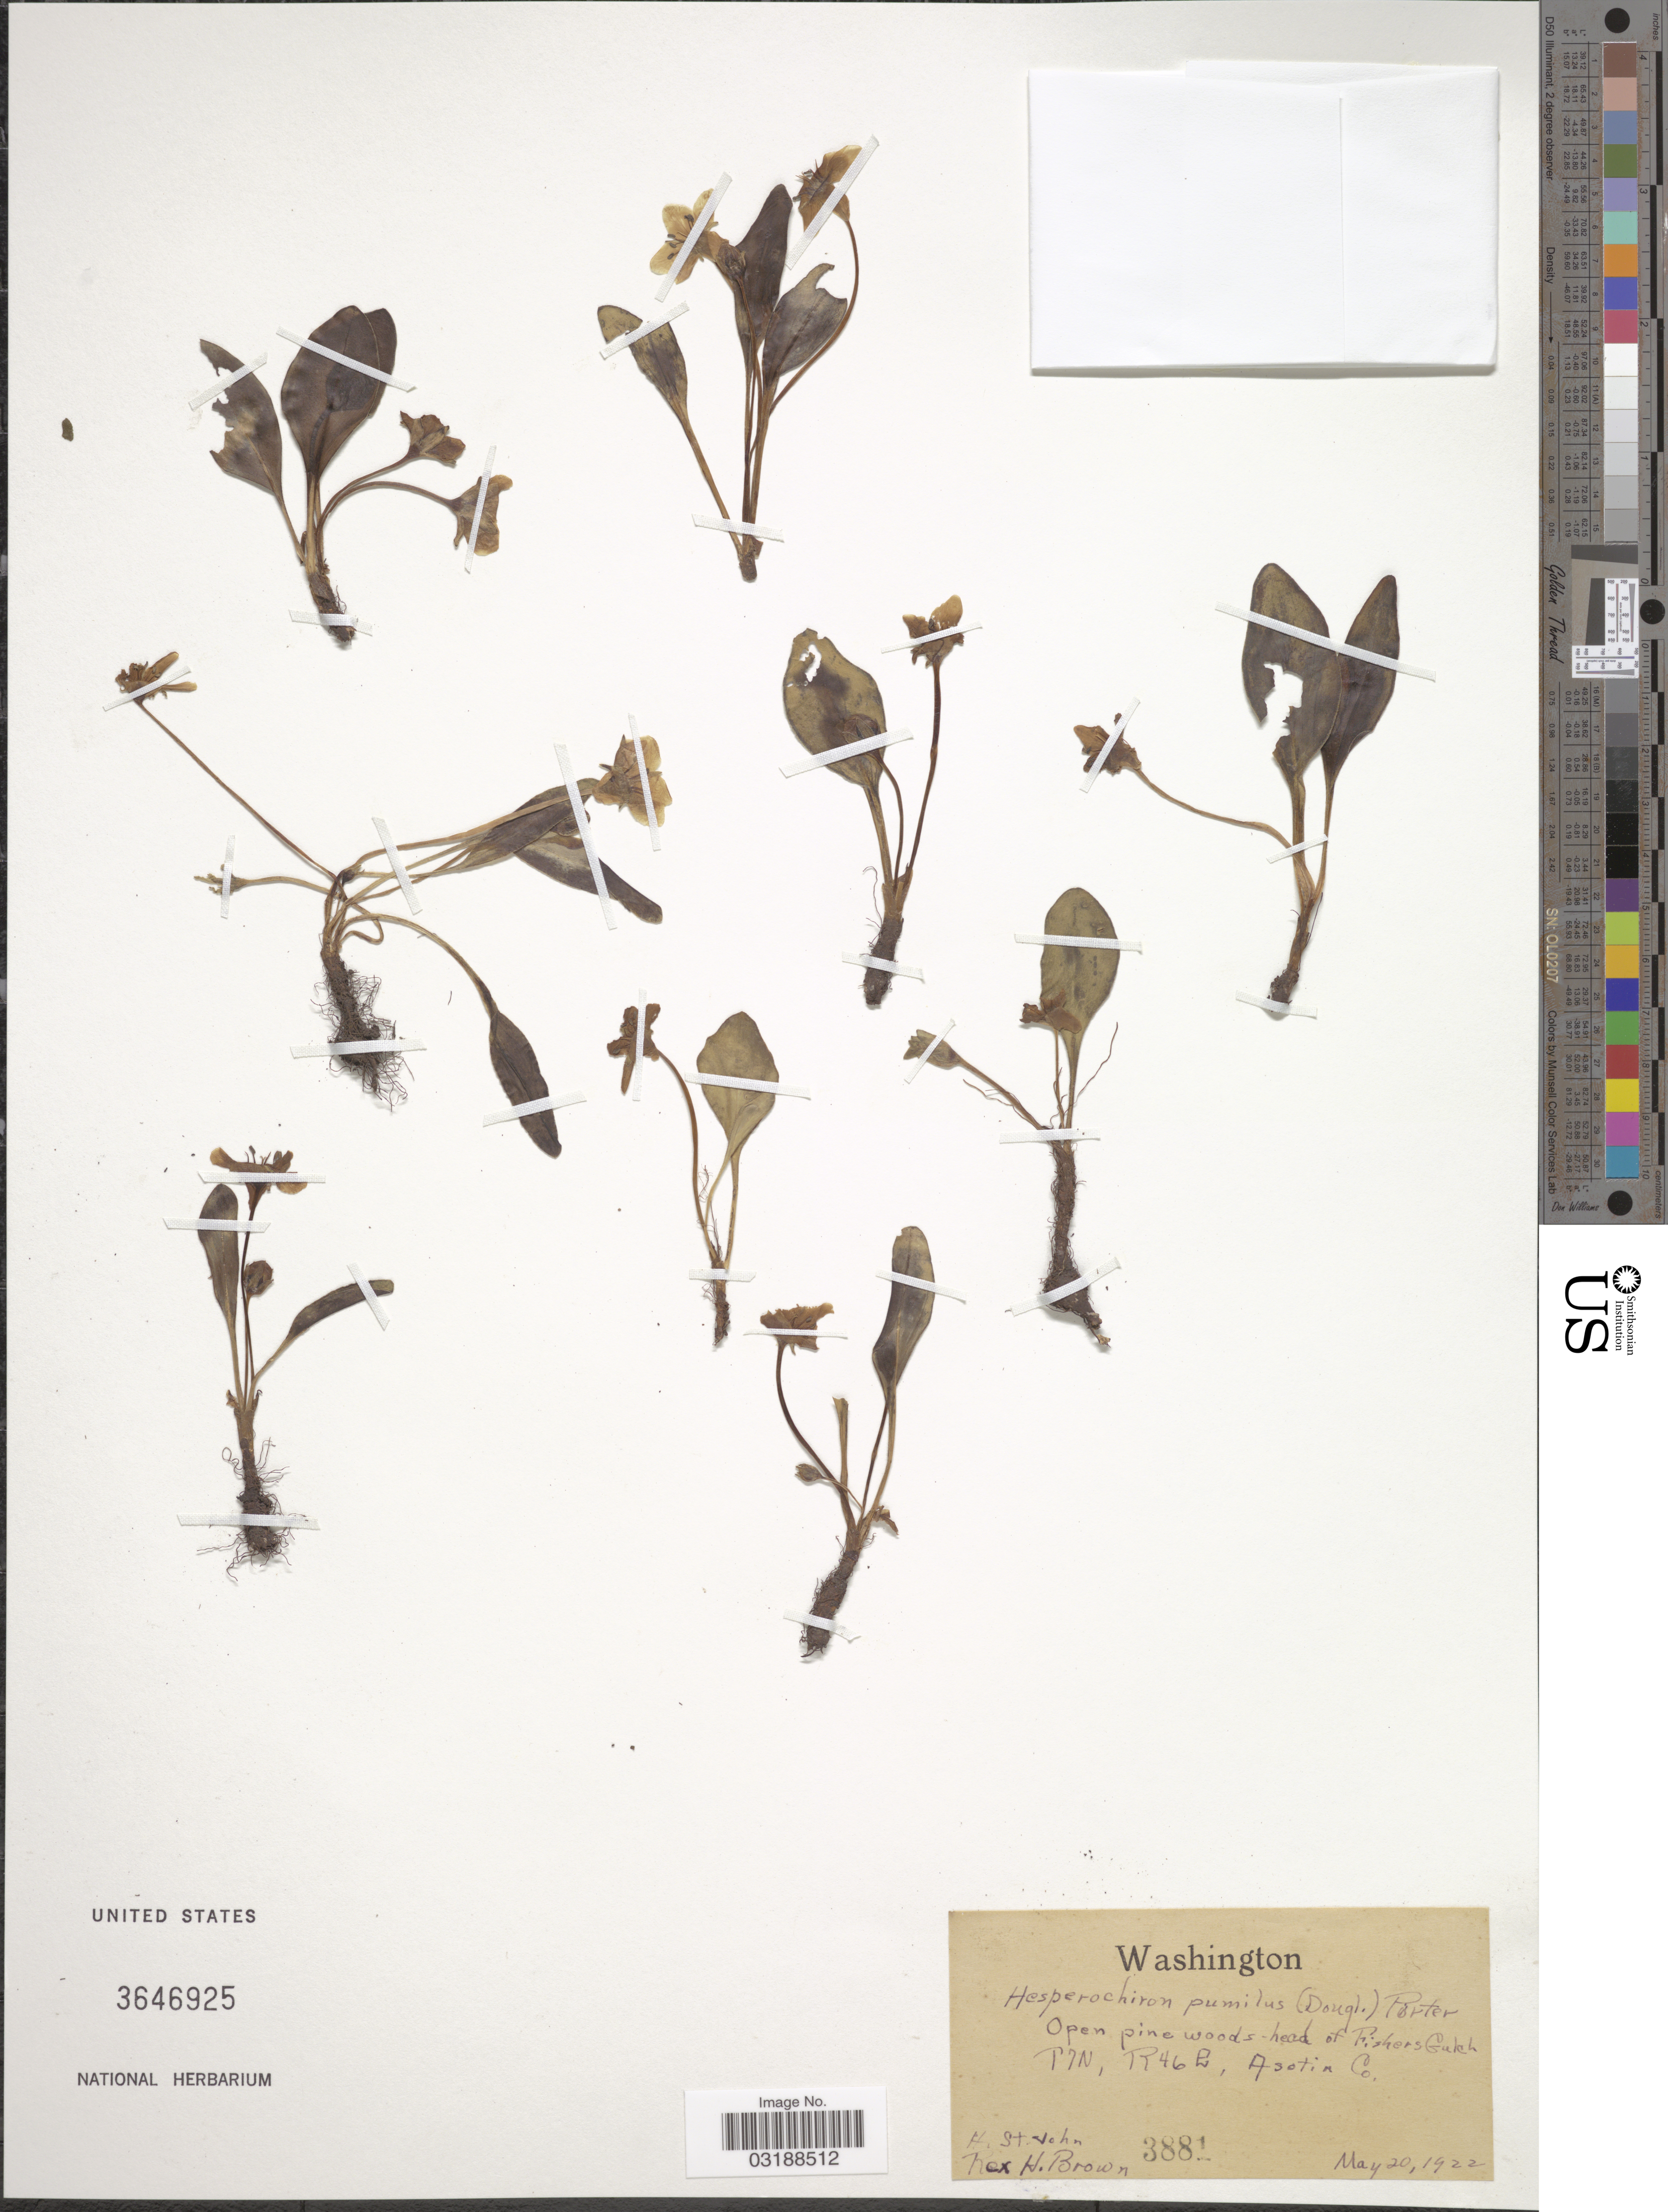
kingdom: Plantae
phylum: Tracheophyta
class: Magnoliopsida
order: Boraginales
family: Hydrophyllaceae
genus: Hesperochiron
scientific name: Hesperochiron pumilus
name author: (Griseb.) Porter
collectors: H. St. John & R. Brown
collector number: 3881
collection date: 1922-05-20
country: United States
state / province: Washington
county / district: Asotin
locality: Head of Fishers Gulch, T7N, R46E, Asotin Co.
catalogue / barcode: US 3646925